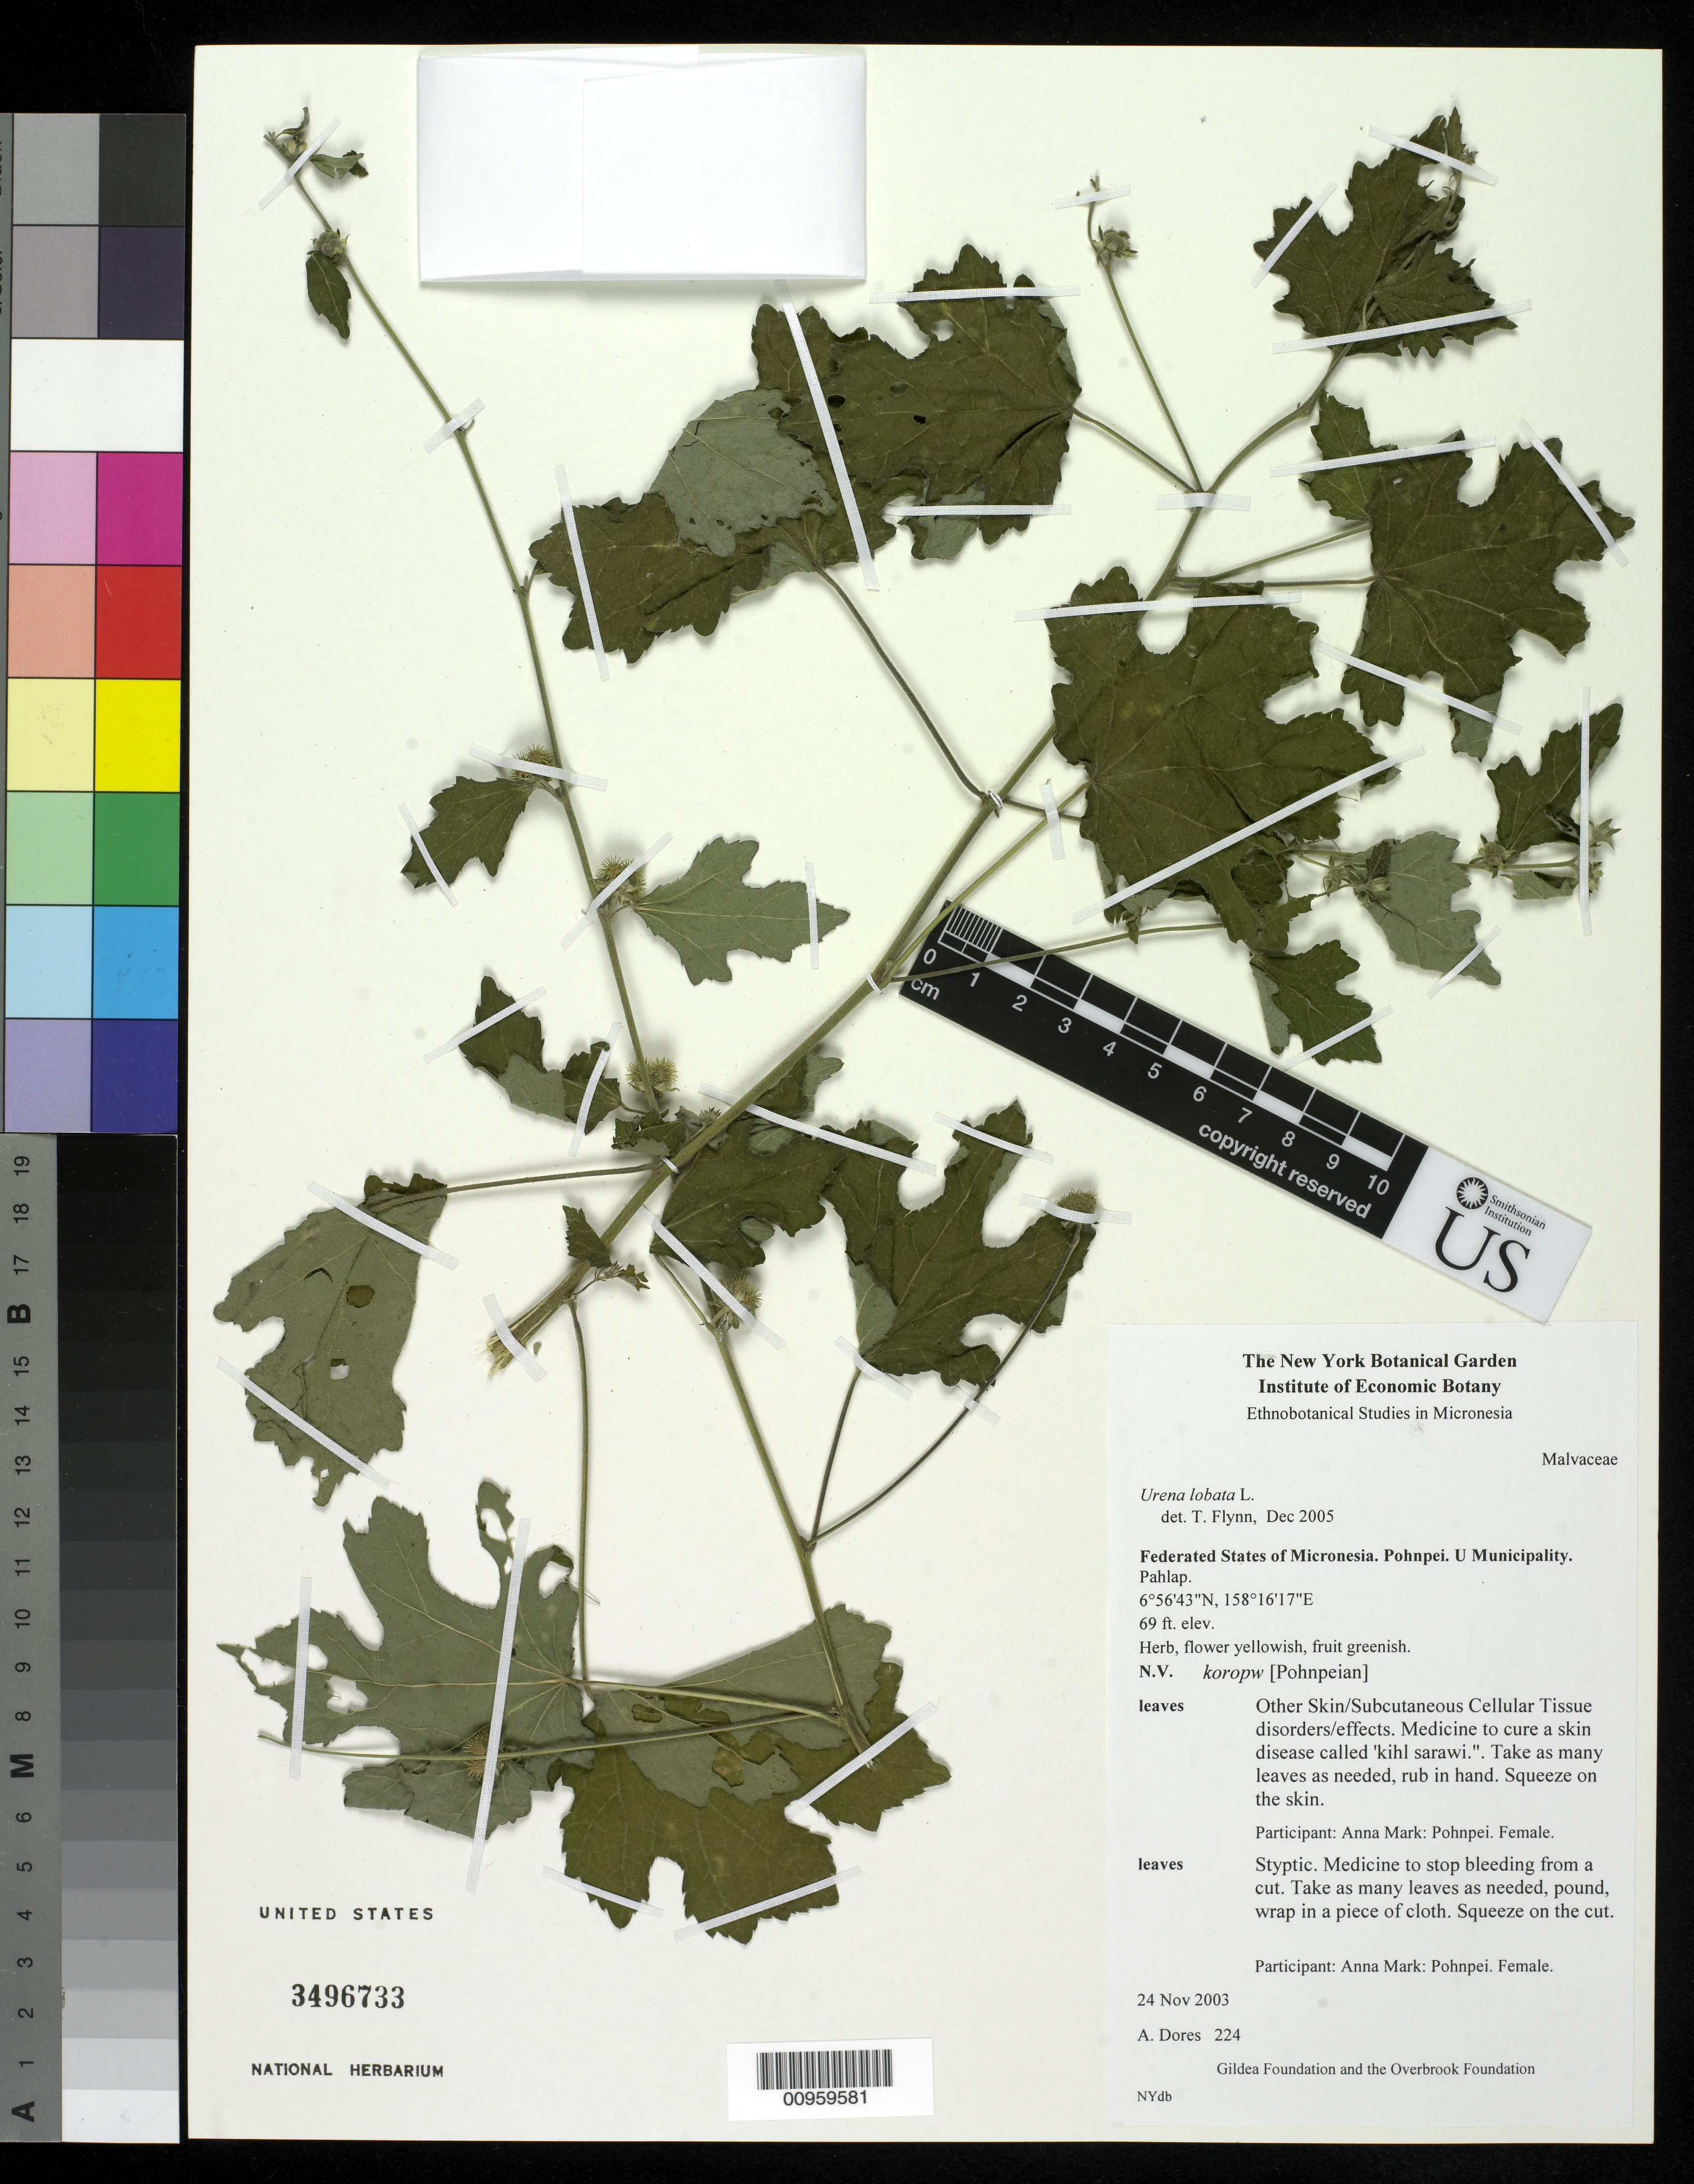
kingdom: Plantae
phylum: Tracheophyta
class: Magnoliopsida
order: Malvales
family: Malvaceae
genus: Urena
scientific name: Urena lobata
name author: L.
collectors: A. Dores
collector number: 224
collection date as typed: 24 Nov 2003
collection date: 2003-11-24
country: Micronesia, Federated States of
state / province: Pohnpei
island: Pohnpei [Ponape]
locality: Pahlap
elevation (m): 21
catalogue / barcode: US 3496733